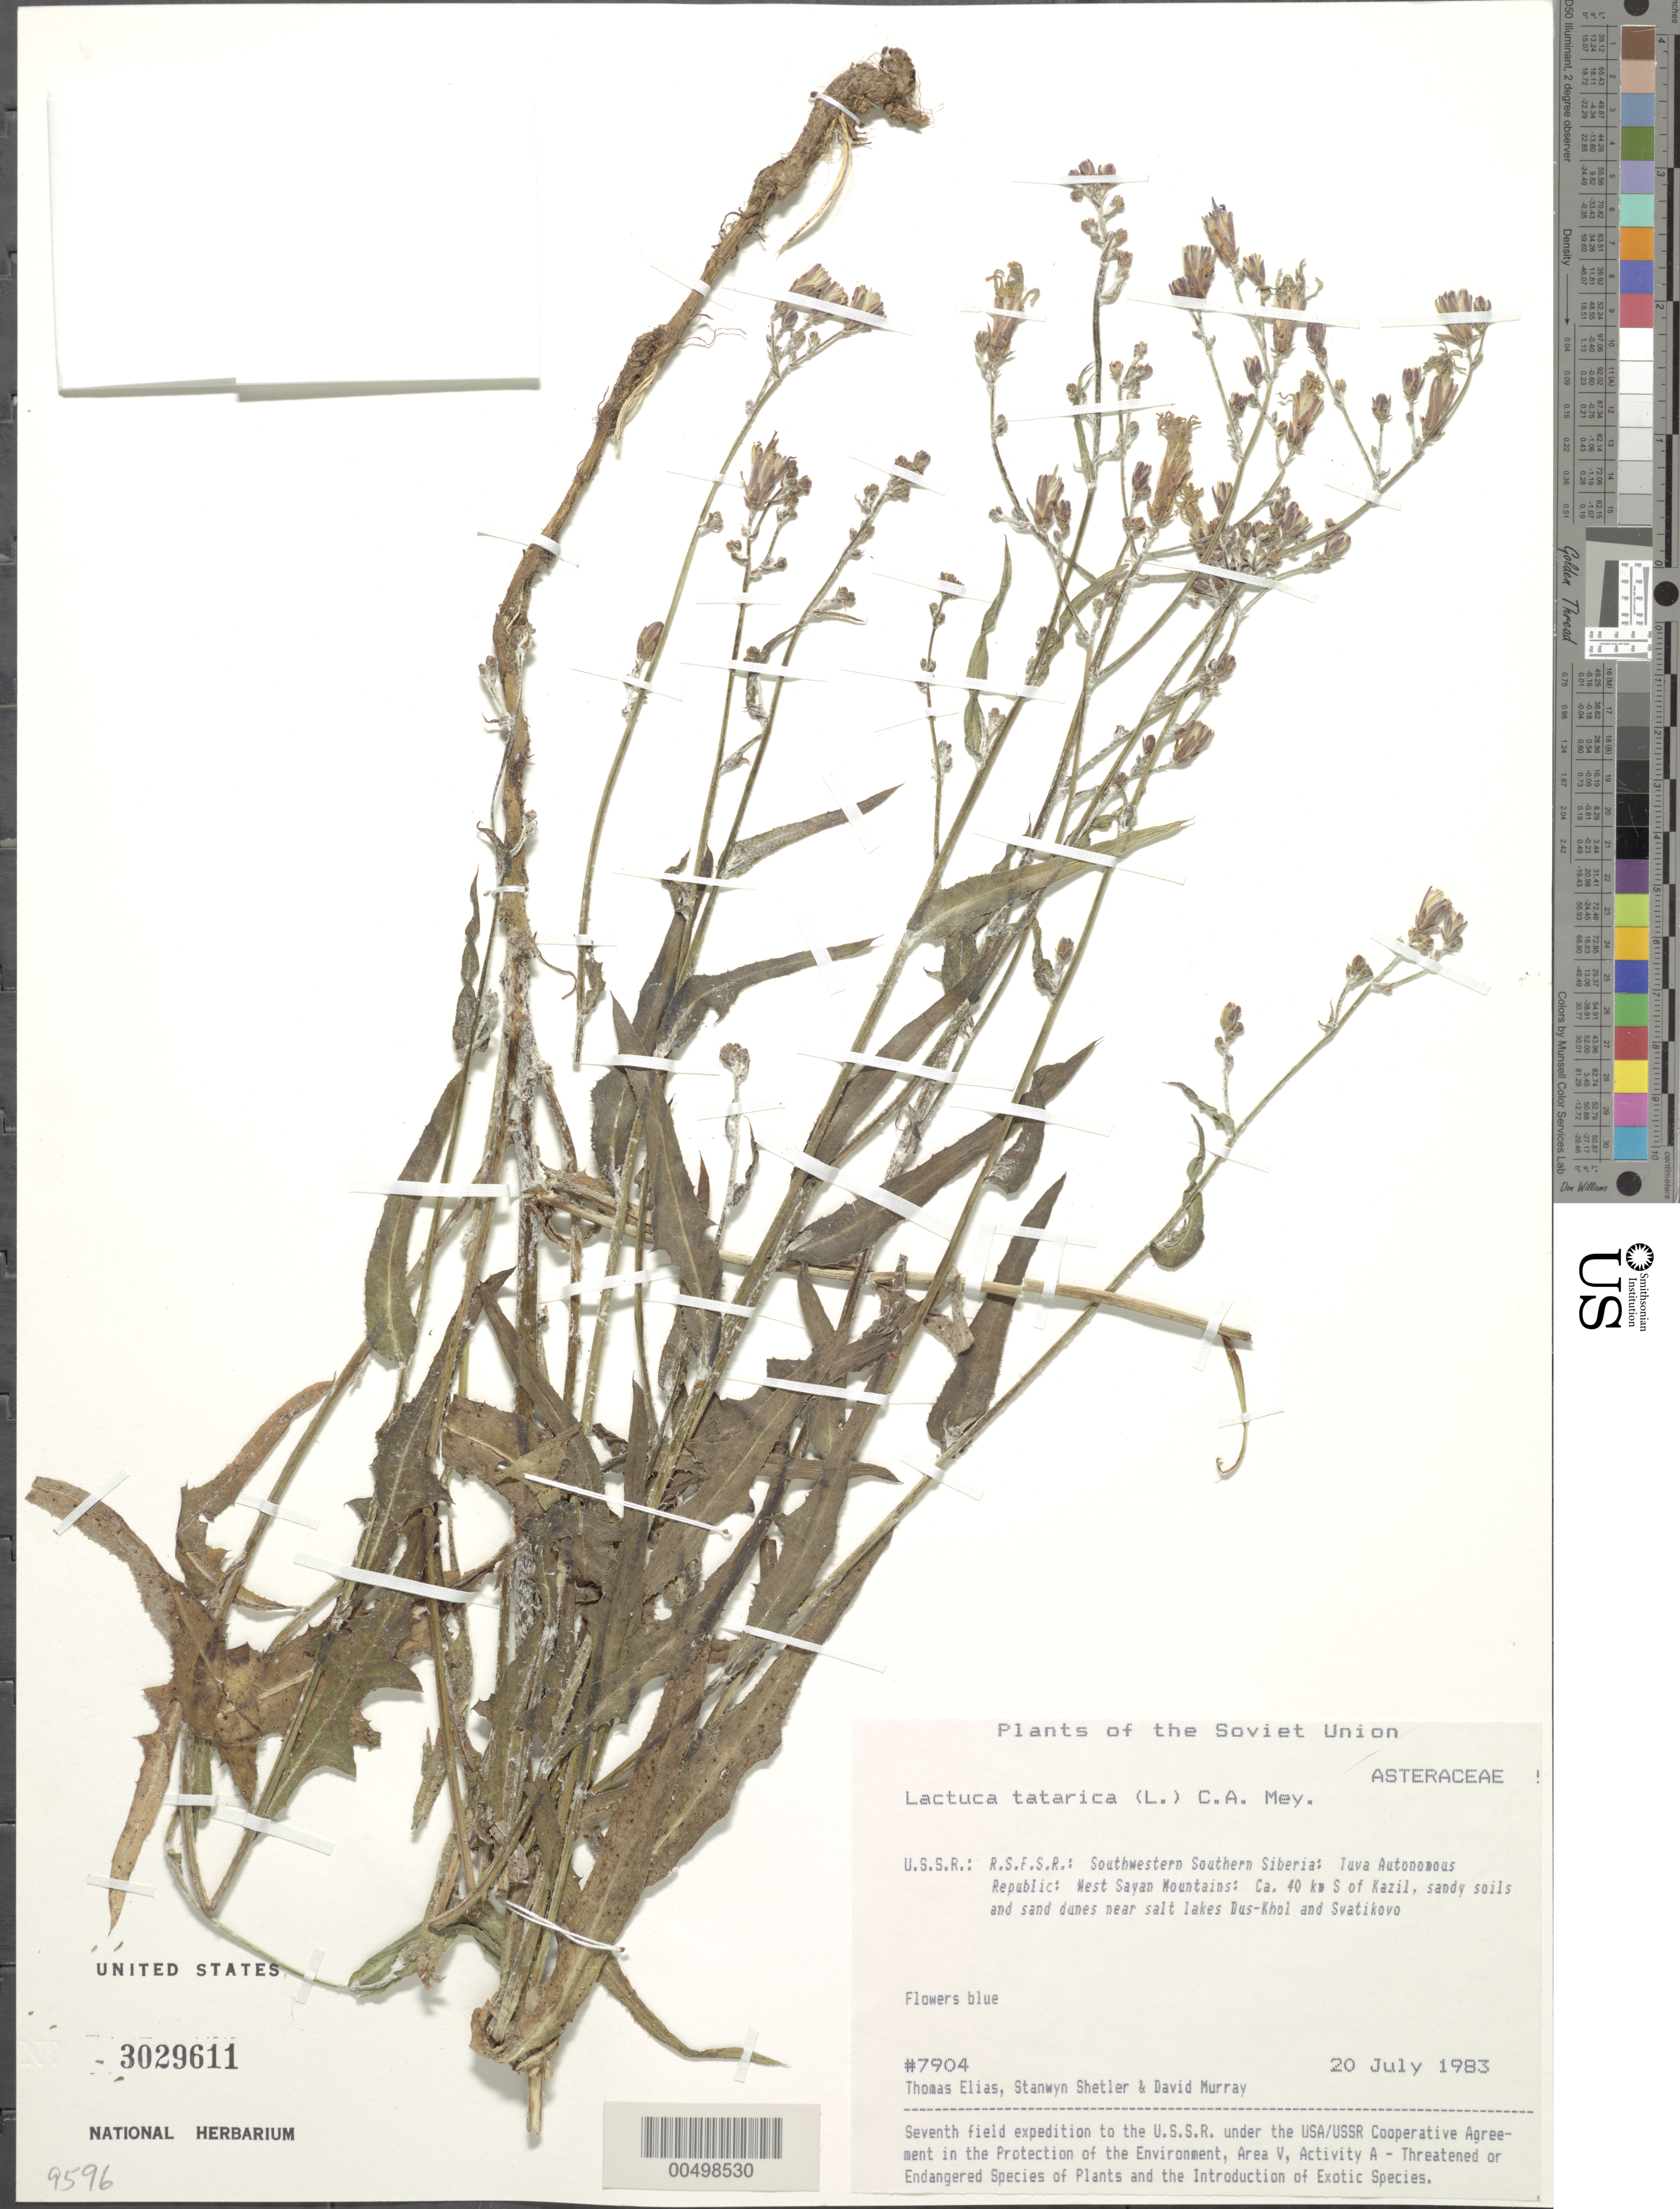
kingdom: Plantae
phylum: Tracheophyta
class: Magnoliopsida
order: Asterales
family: Asteraceae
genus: Lactuca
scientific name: Lactuca tatarica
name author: (L.) C.A. Mey.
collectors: T. Elias, S. Shetler & D. F. Murray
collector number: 7904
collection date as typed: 20 Jul 1983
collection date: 1983-07-20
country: Russian Federation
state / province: Tuva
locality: West Sayan Mountains, ca. 40 km S of Kazil [Kyzyl], near salt lakes Dus-Khol and Svatikovo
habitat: sandy soils and sand dunes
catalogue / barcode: US 3029611